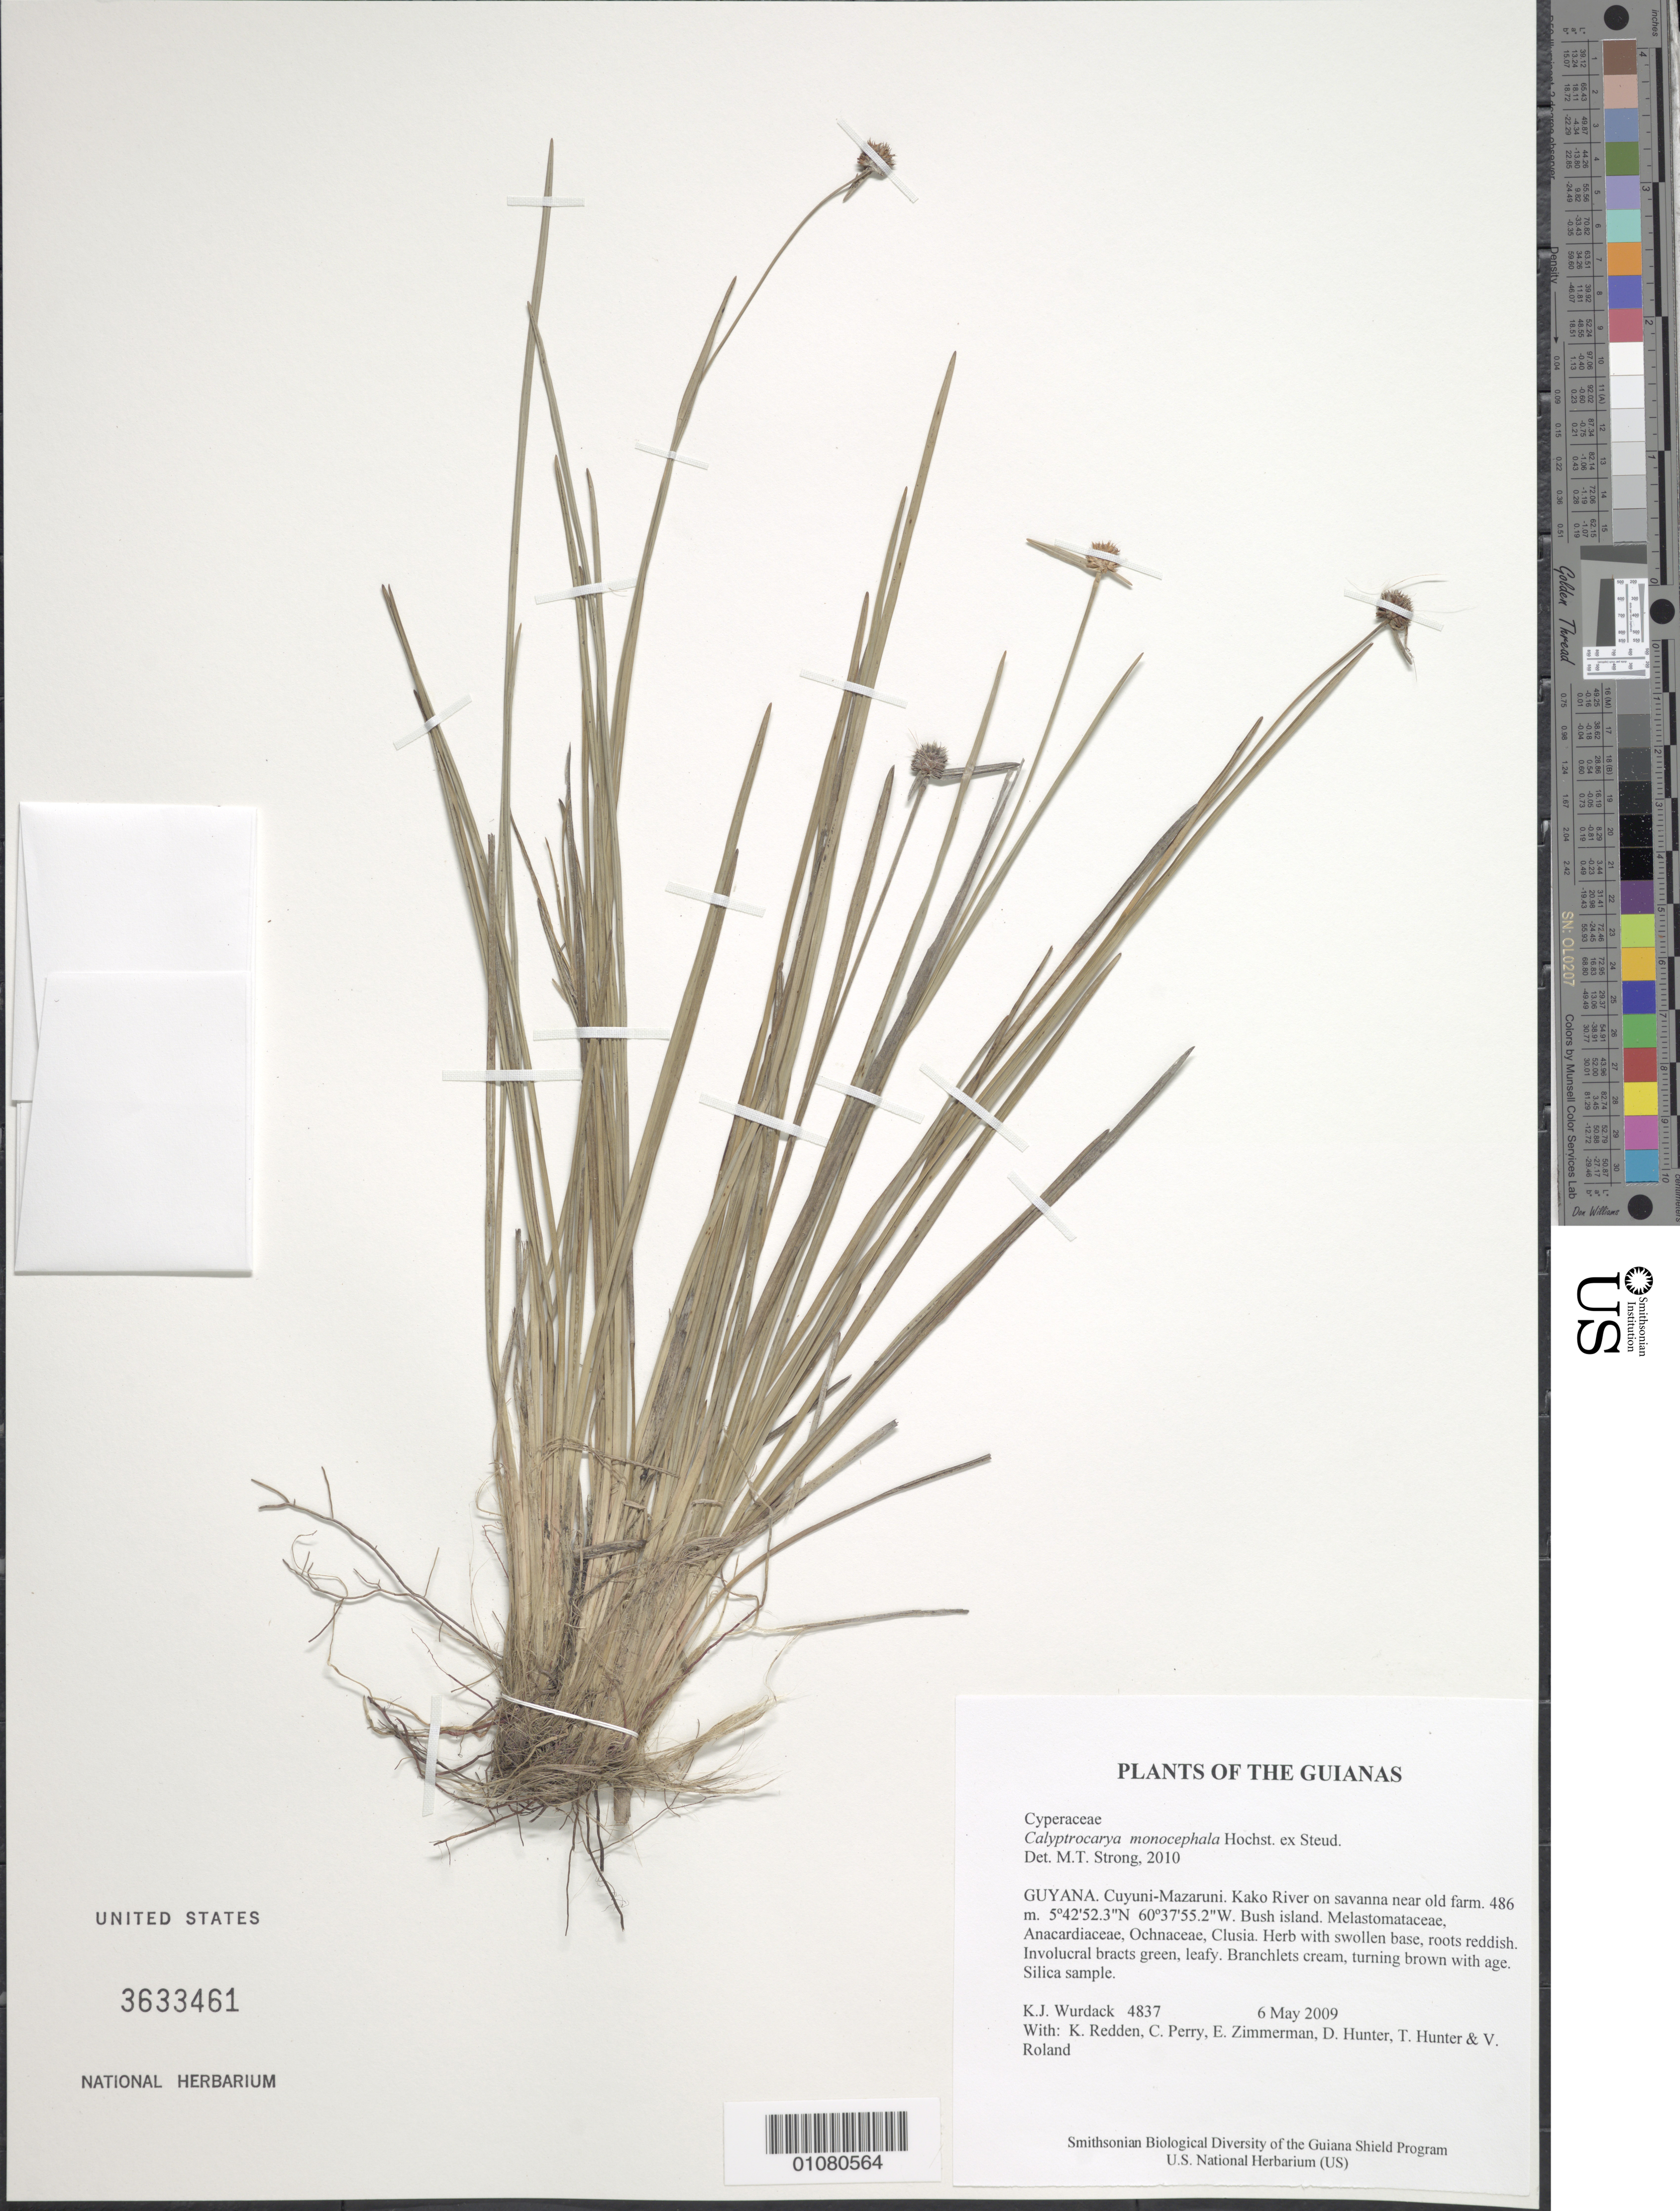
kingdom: Plantae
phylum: Tracheophyta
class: Liliopsida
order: Poales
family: Cyperaceae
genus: Calyptrocarya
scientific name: Calyptrocarya monocephala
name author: Hochst. ex Steud.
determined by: Strong, M. T., (US), Smithsonian Institution - National Museum of Natural History (UNITED STATES)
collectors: K. Wurdack, K. M. Redden, C. Perry, E. Zimmerman, D. Hunter, T. Hunter & V. Roland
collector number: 4837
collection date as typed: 6 May 2009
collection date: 2009-05-06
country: Guyana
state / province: Cuyuni-Mazaruni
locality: Kako River on savanna near old farm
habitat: Bush island. Melastomataceae, Anacardiaceae, Ochnaceae, Clusia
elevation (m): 486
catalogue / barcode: US 3633461